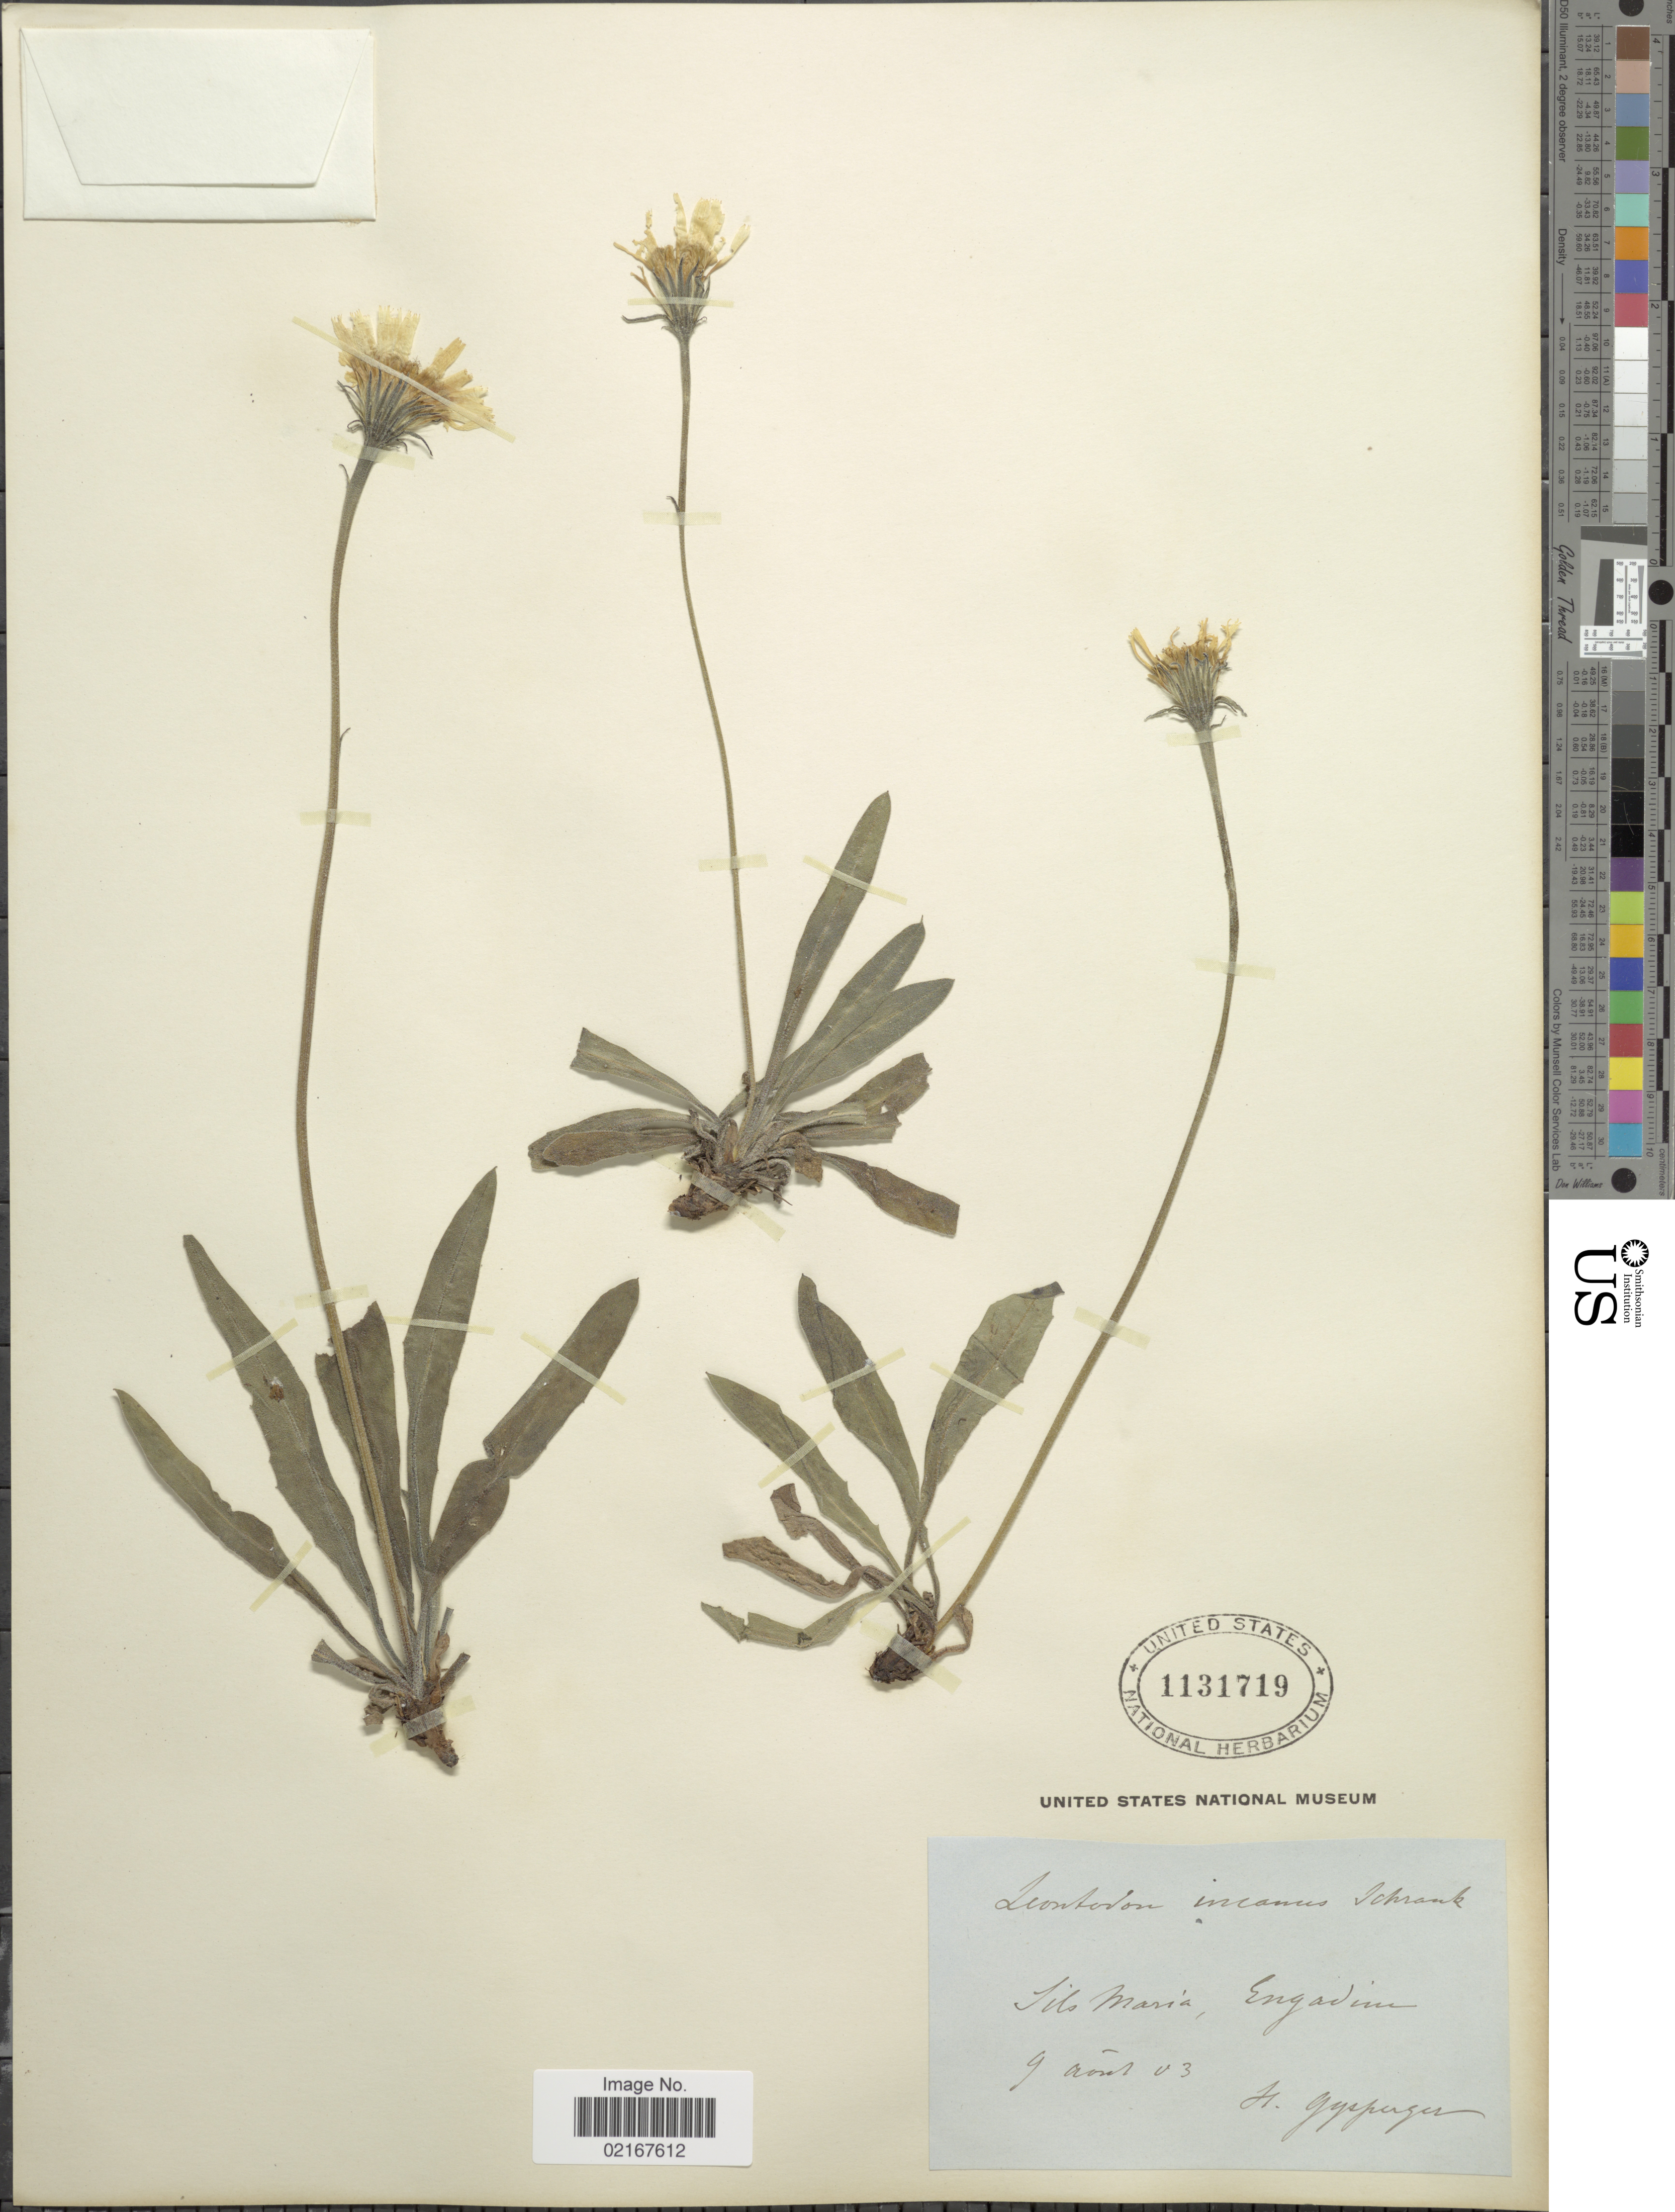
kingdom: Plantae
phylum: Tracheophyta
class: Magnoliopsida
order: Asterales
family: Asteraceae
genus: Leontodon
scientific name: Leontodon incanus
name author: (L.) Schrank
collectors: H. Gysperger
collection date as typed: Transcribed d/m/y: 9/8/03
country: Switzerland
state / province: Graubunden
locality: Sils Maria, Engadin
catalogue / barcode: US 1131719